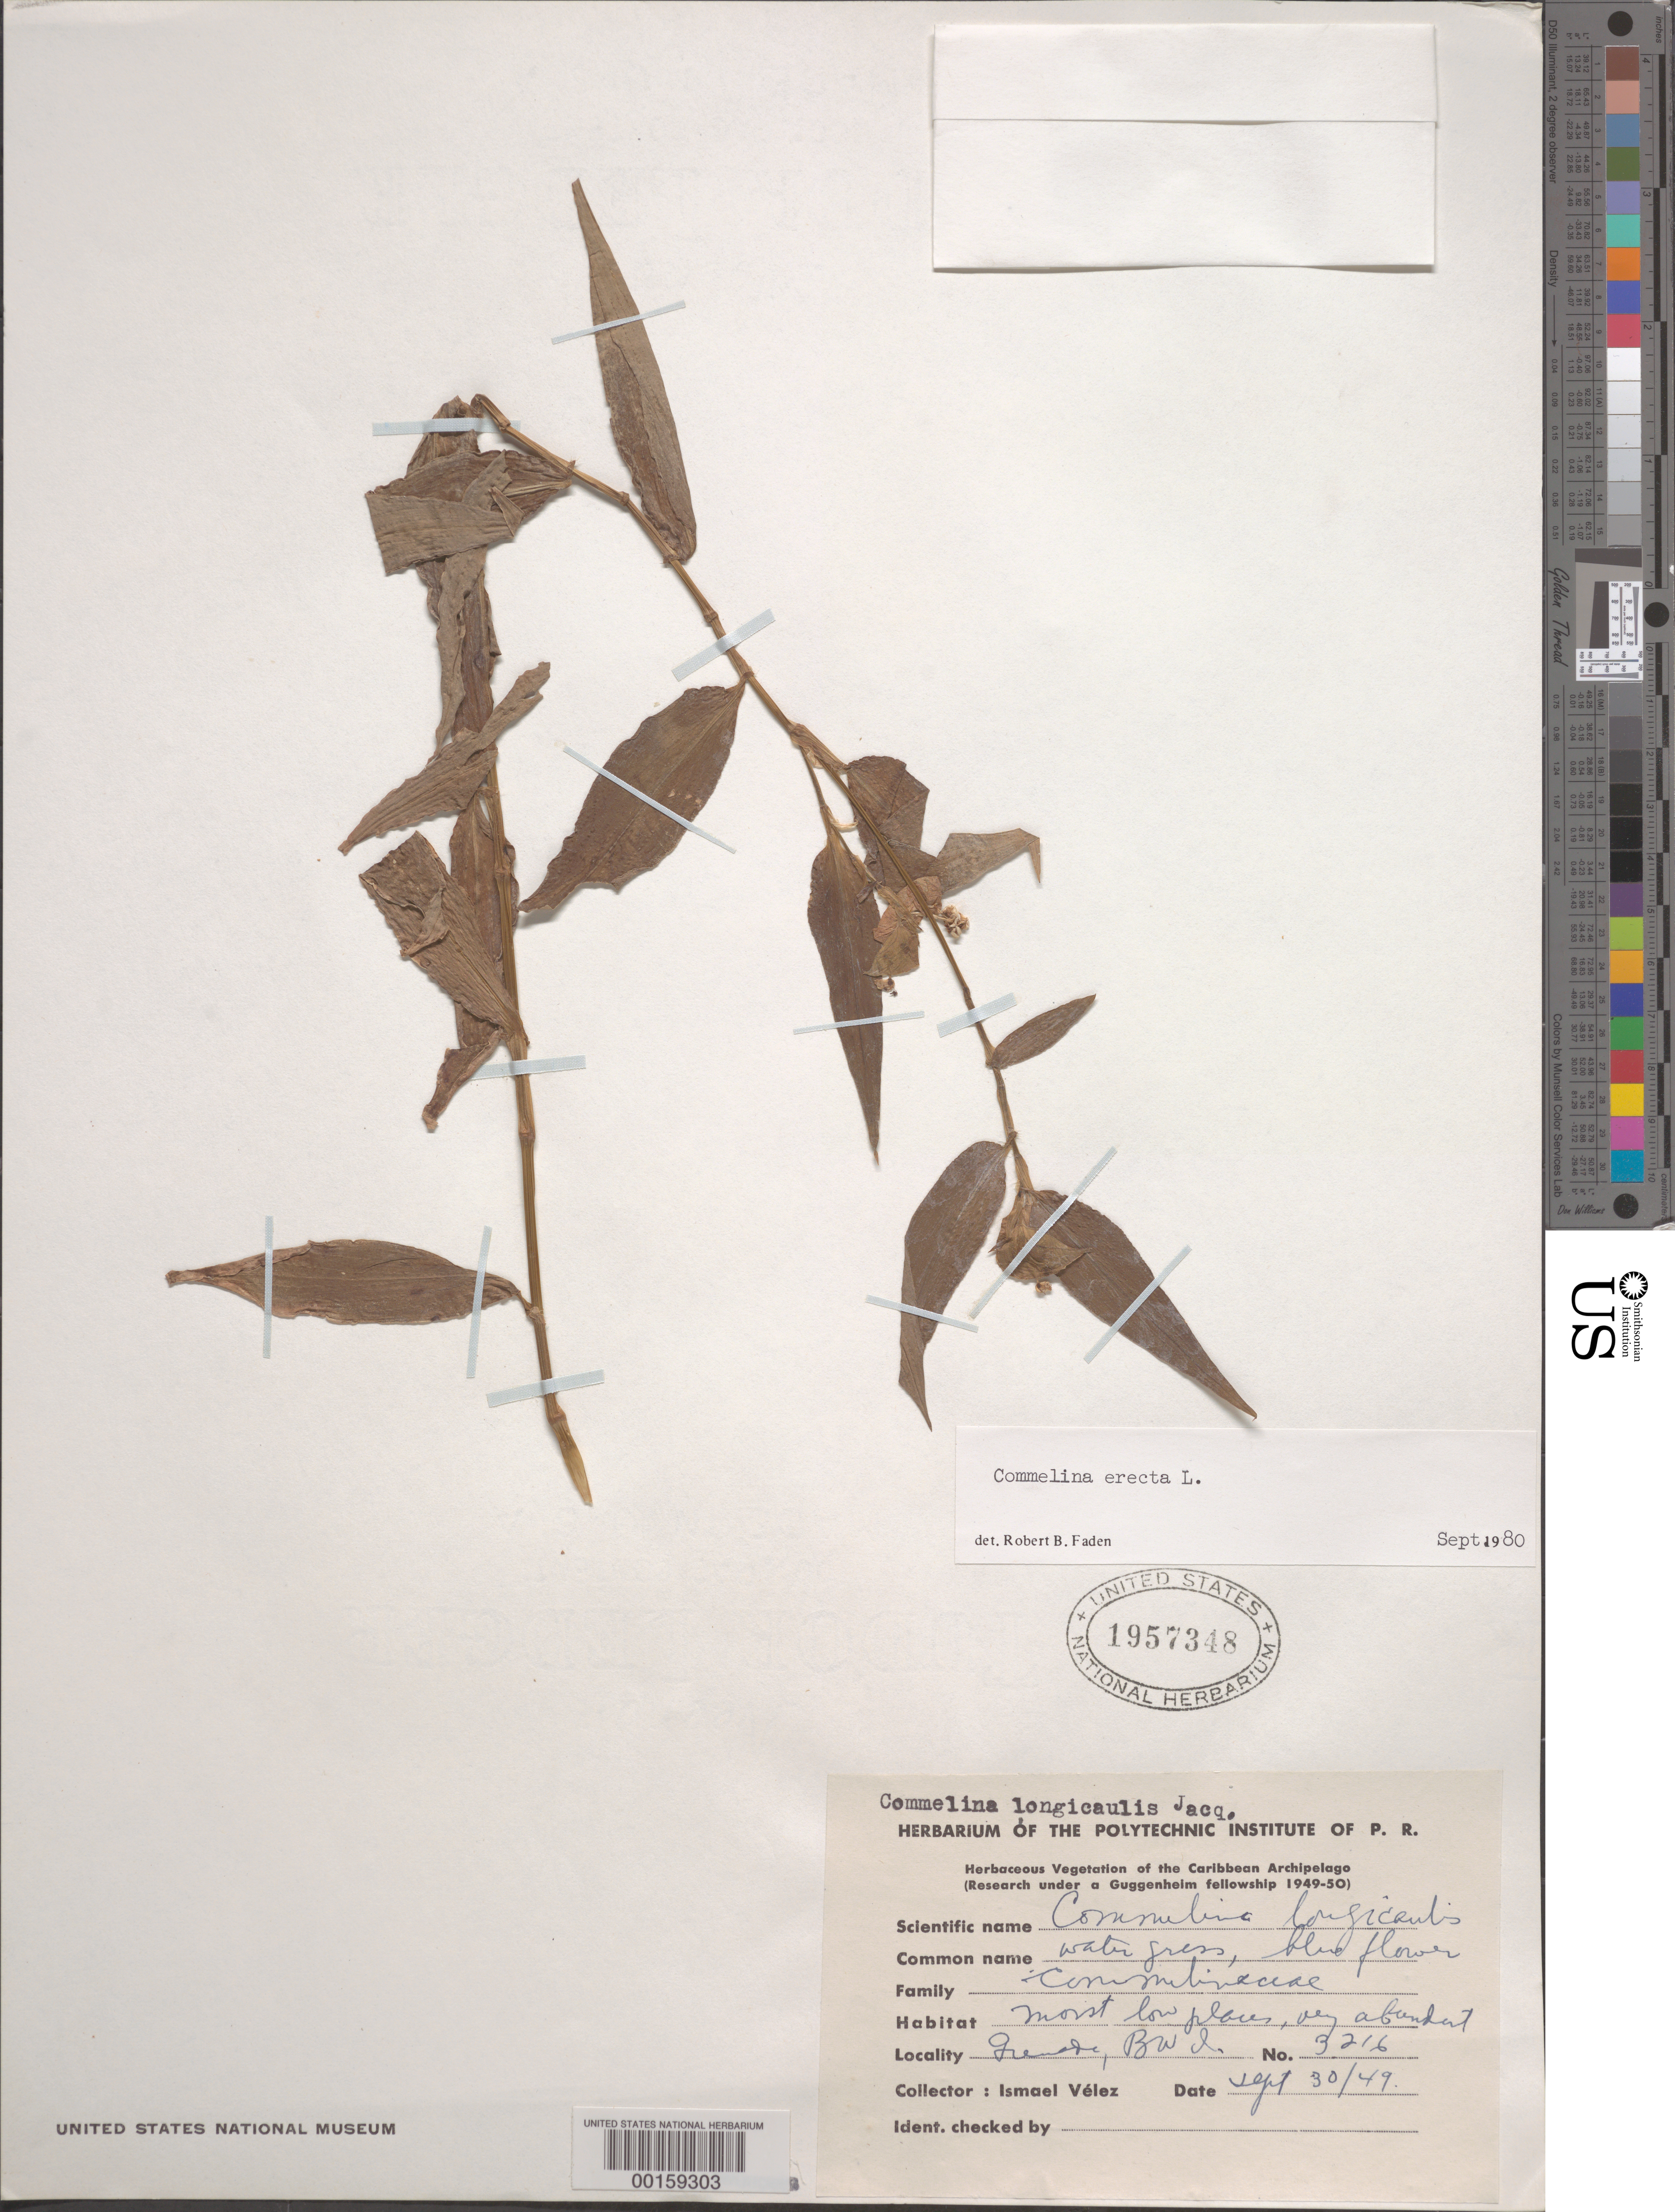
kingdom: Plantae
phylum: Tracheophyta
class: Liliopsida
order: Commelinales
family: Commelinaceae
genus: Commelina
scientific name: Commelina erecta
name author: L.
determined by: Faden, Robert B., (US), Smithsonian Institution - National Museum of Natural History (UNITED STATES)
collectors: I. Velaz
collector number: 3216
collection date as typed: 30 Sep 1949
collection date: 1949-09-30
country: Grenada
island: Windward Is.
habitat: Moist soil; low lying areas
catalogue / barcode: US 1957348